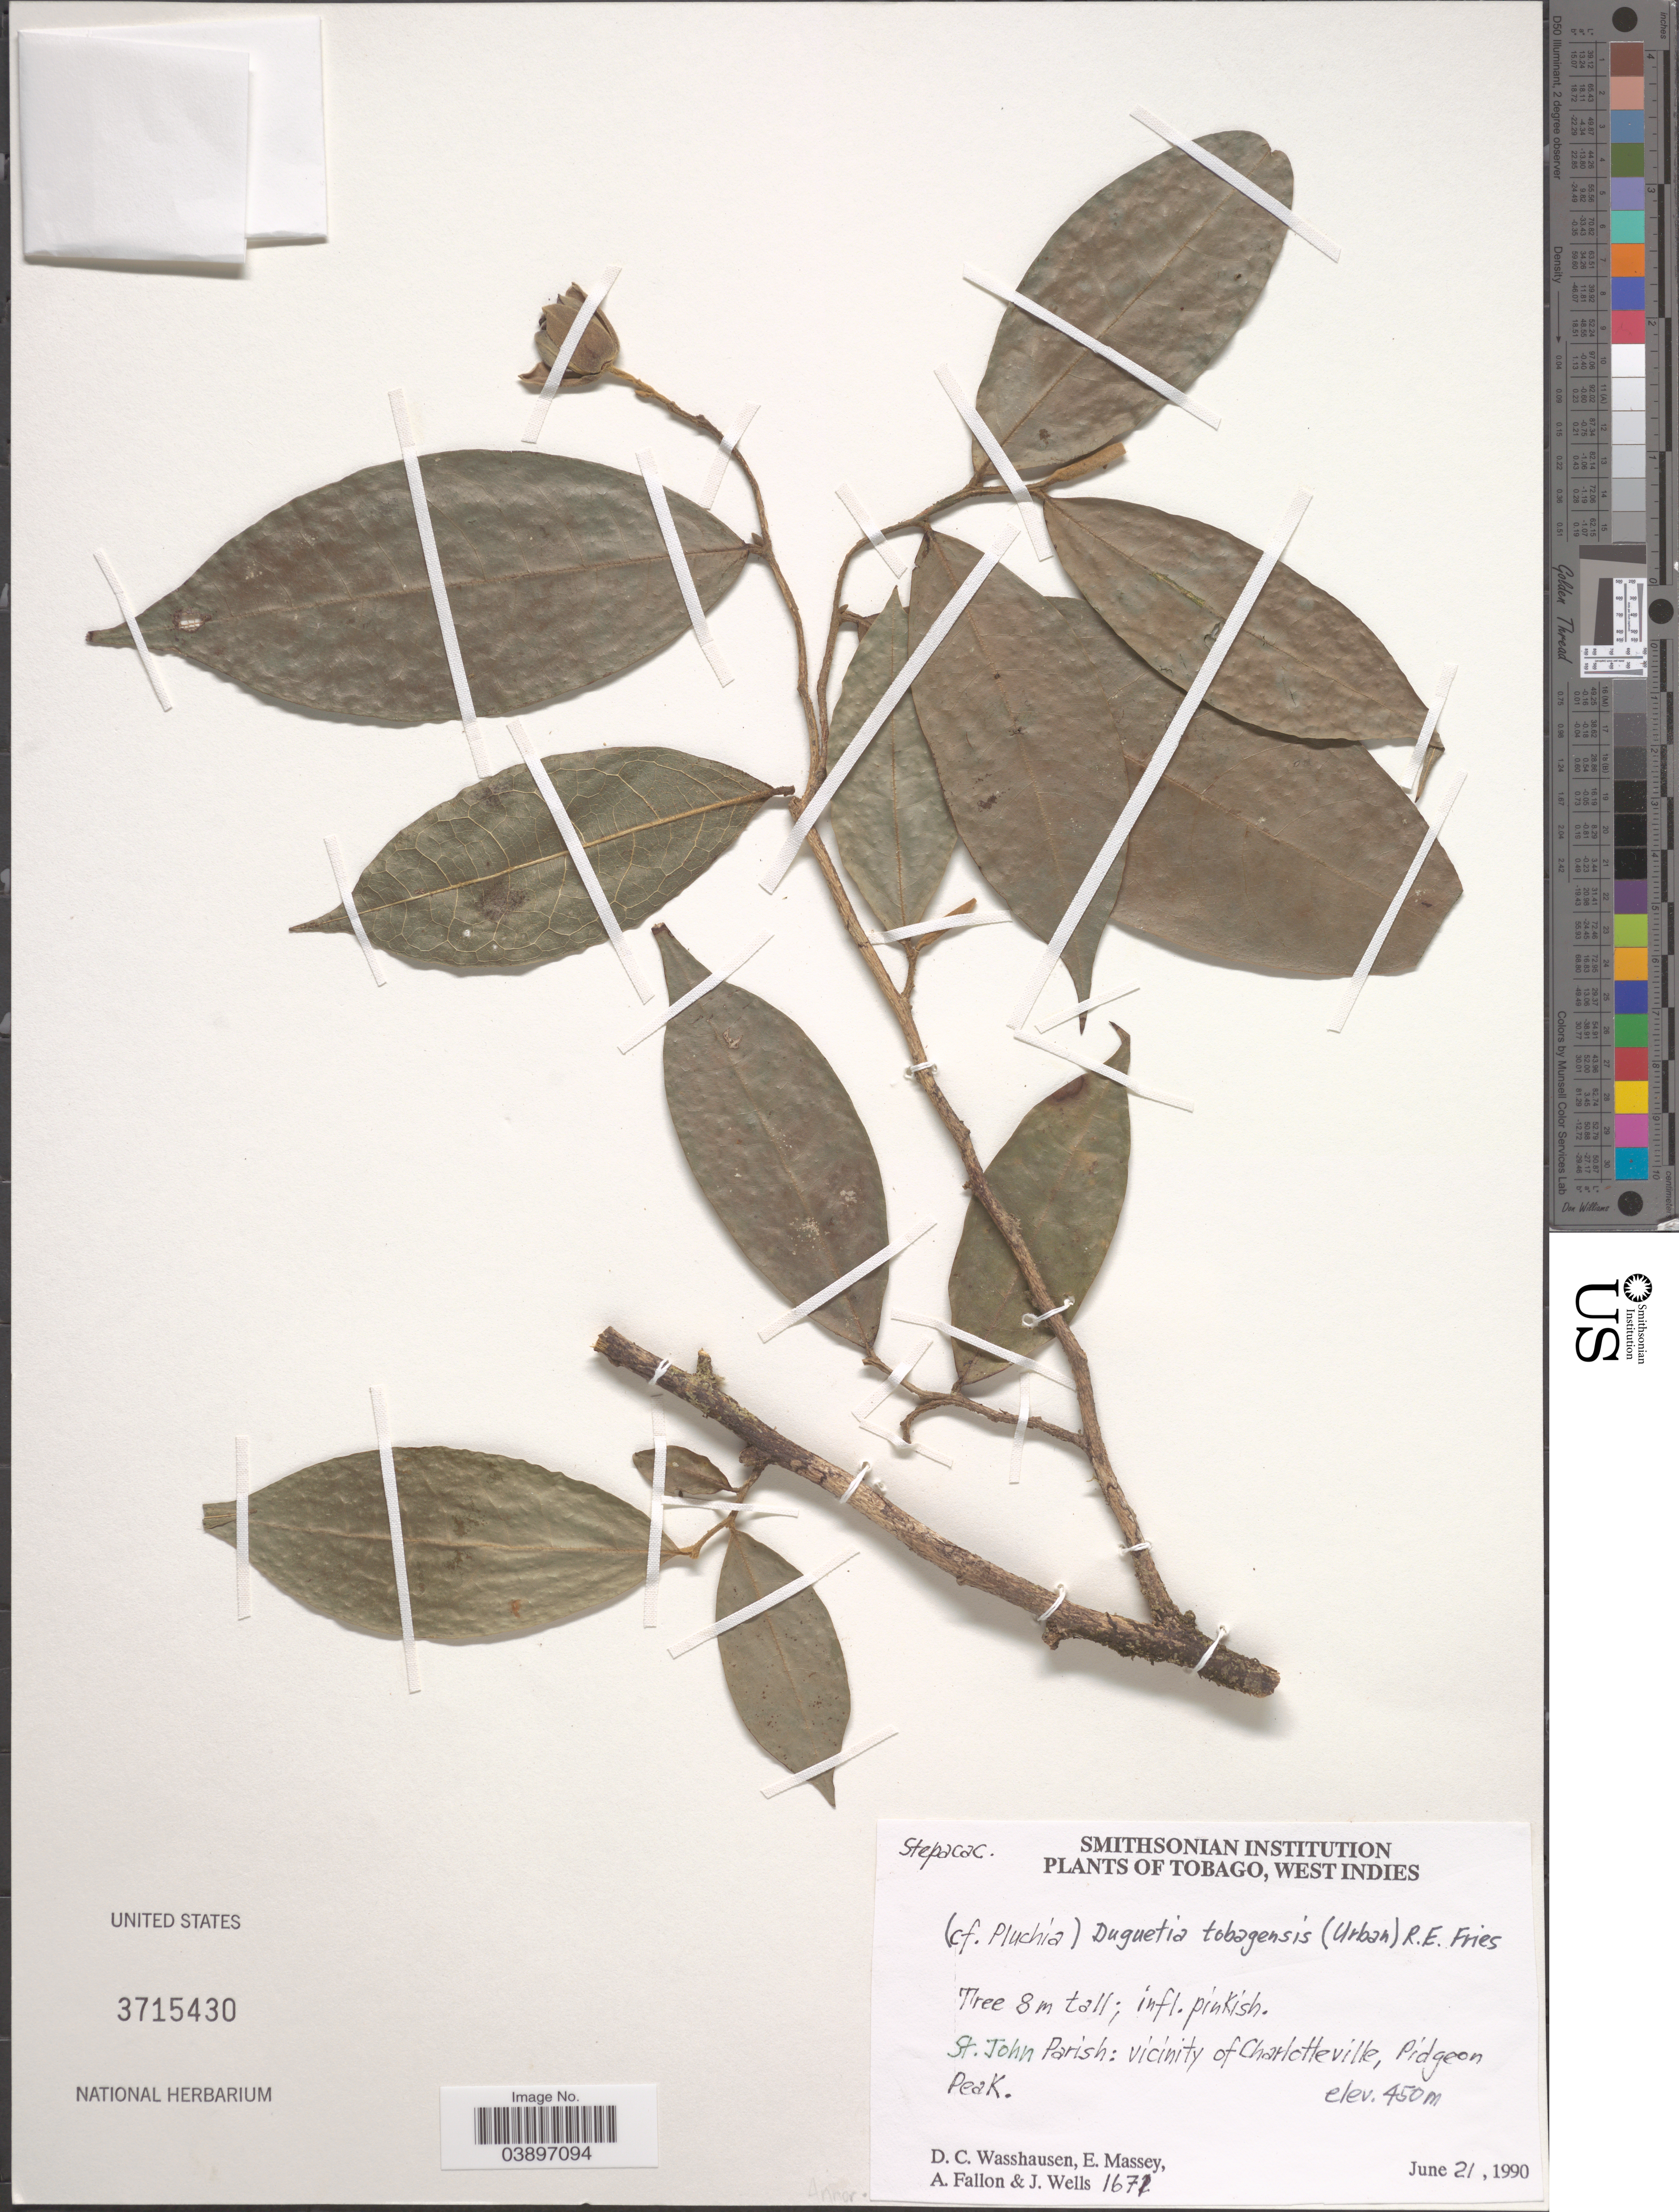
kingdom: Plantae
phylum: Tracheophyta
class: Magnoliopsida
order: Magnoliales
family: Annonaceae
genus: Duguetia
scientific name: Duguetia tobagensis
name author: R.E. Fr.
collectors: D. C. Wasshausen, E. Massey, A. Fallon & J. Wells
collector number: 1671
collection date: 1990-06-21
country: Trinidad and Tobago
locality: Tobago. St. John Parish: vicinity of Charlotteville, Pidgeon Peak.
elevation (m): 450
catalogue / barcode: US 3715430